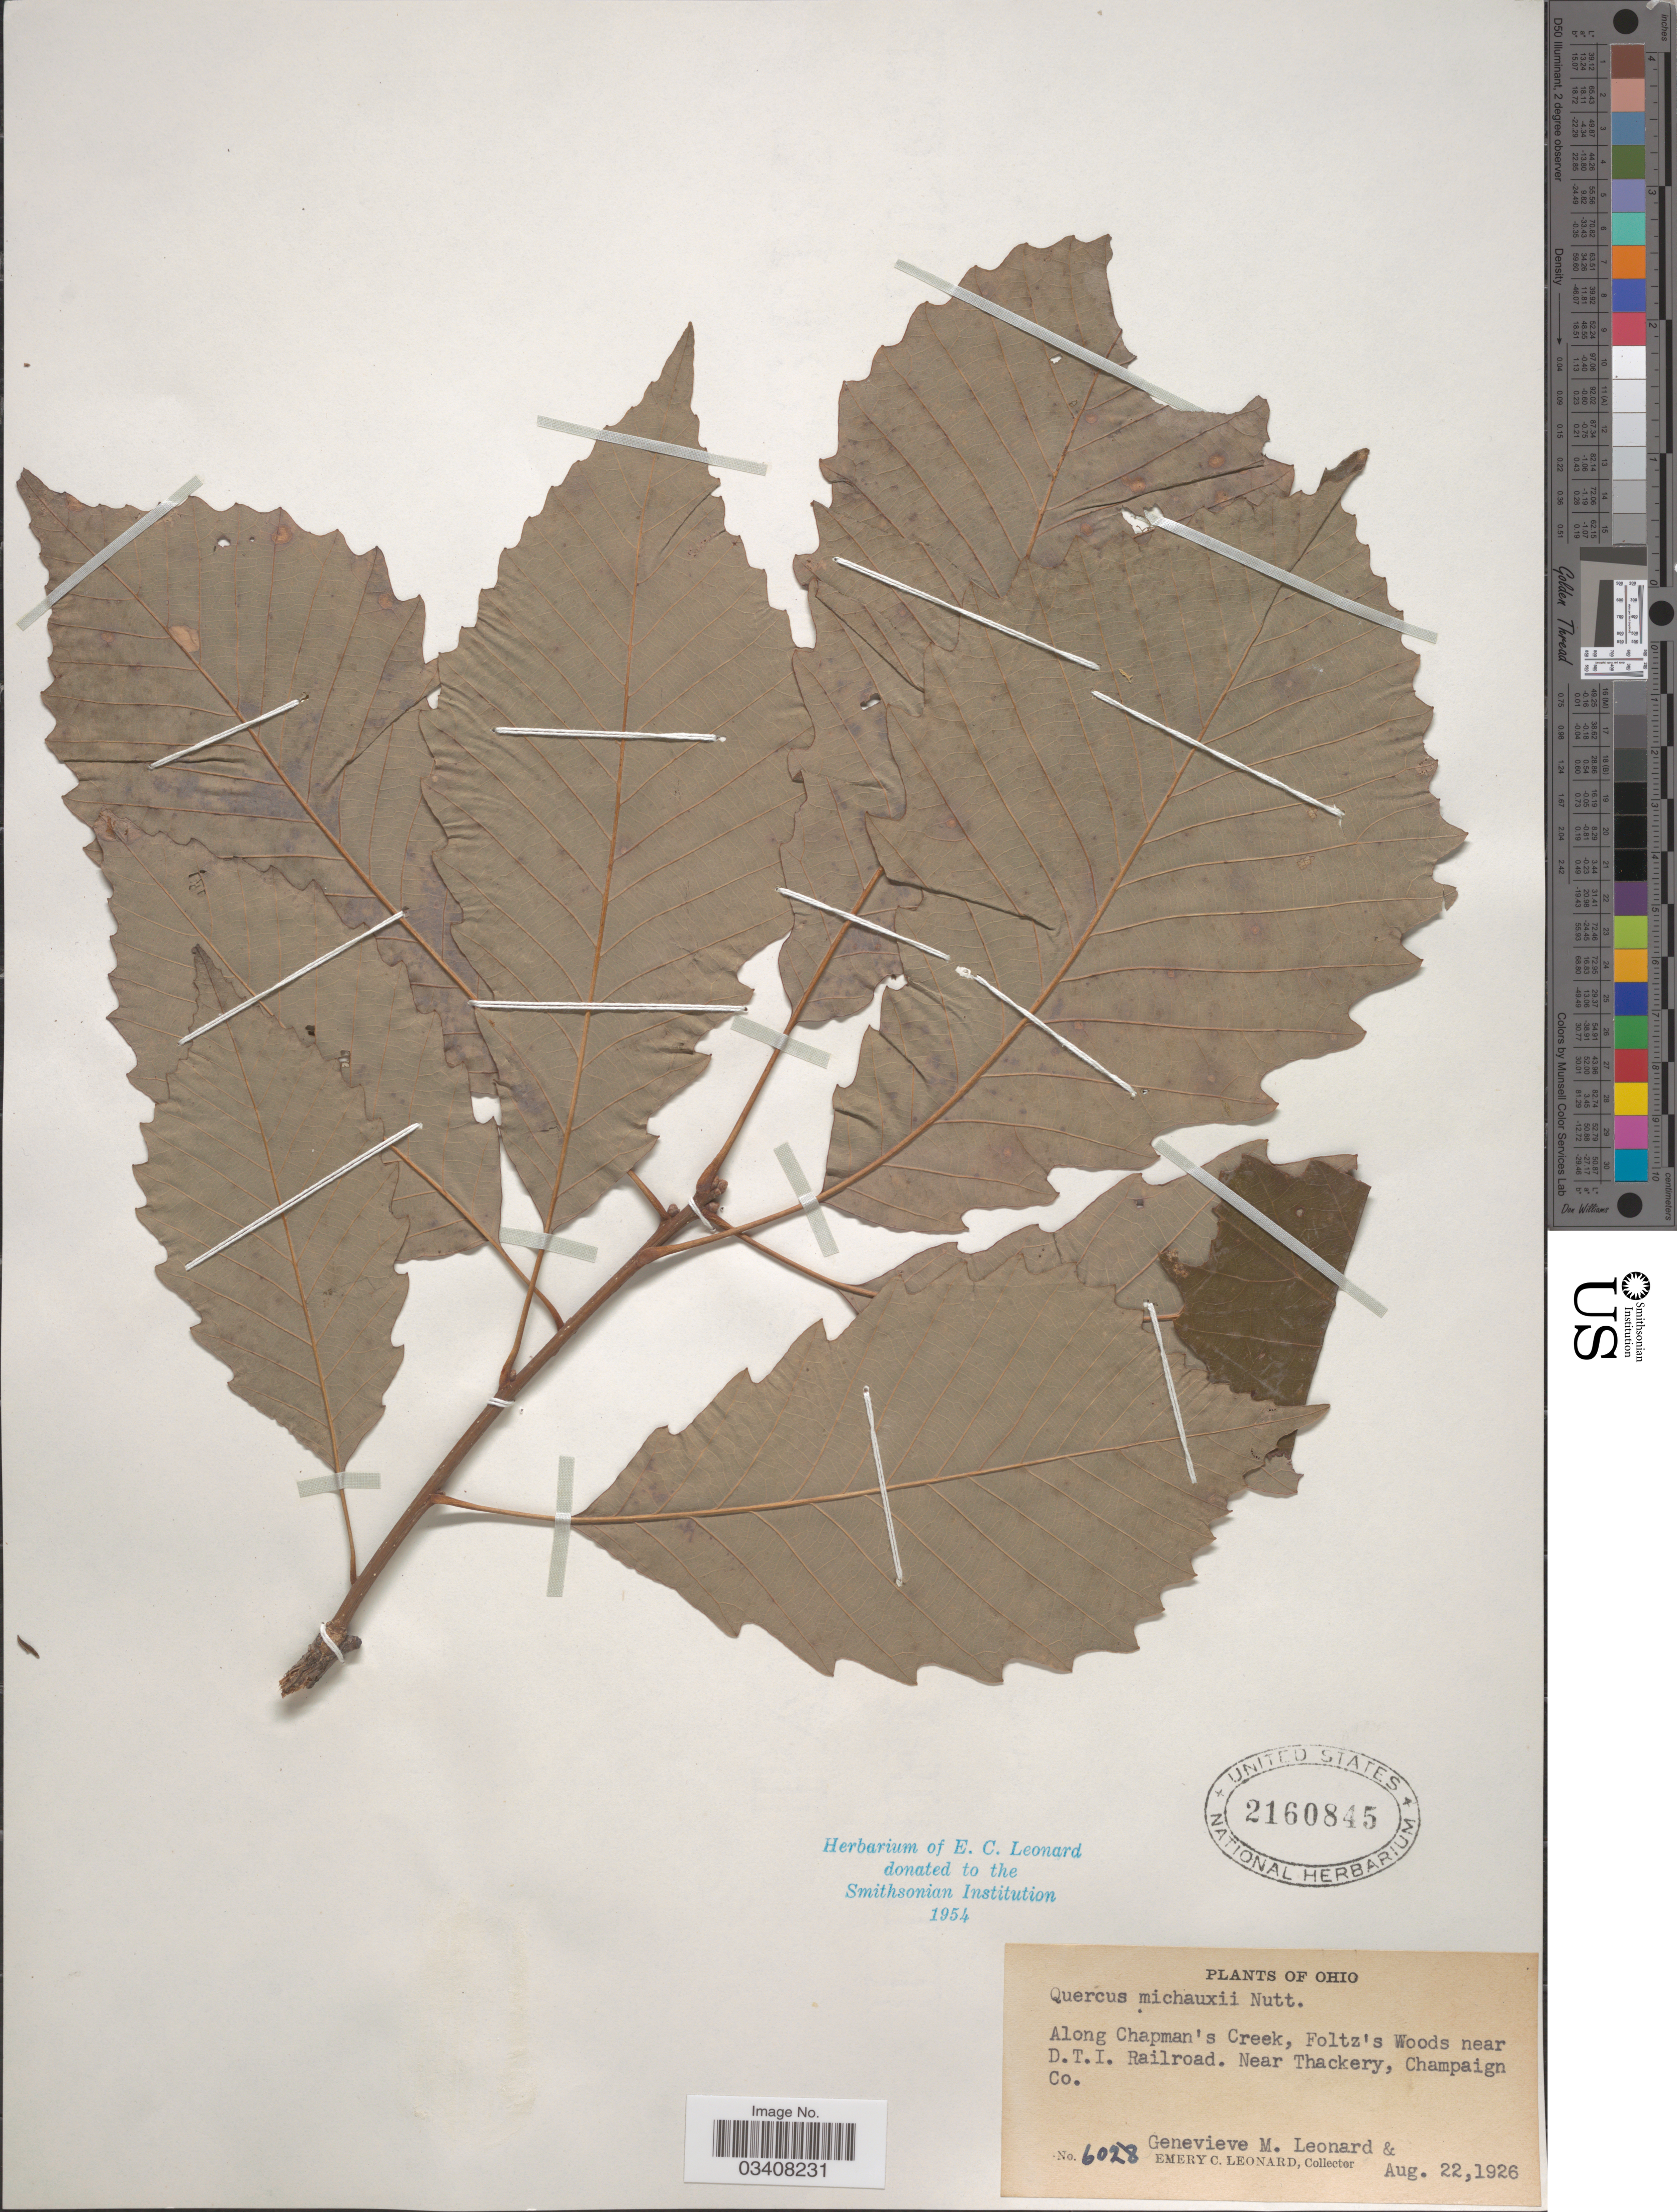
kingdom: Plantae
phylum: Tracheophyta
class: Magnoliopsida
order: Fagales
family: Fagaceae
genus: Quercus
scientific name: Quercus prinus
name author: L.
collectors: G. M. Leonard & E. C. Leonard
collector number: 6028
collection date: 1926-10-22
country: United States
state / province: Ohio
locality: Along Chapman's Creek, Foltz's Woods near D.T.I. Railroad. Near Thackery, Champaign Co.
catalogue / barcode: US 2160845